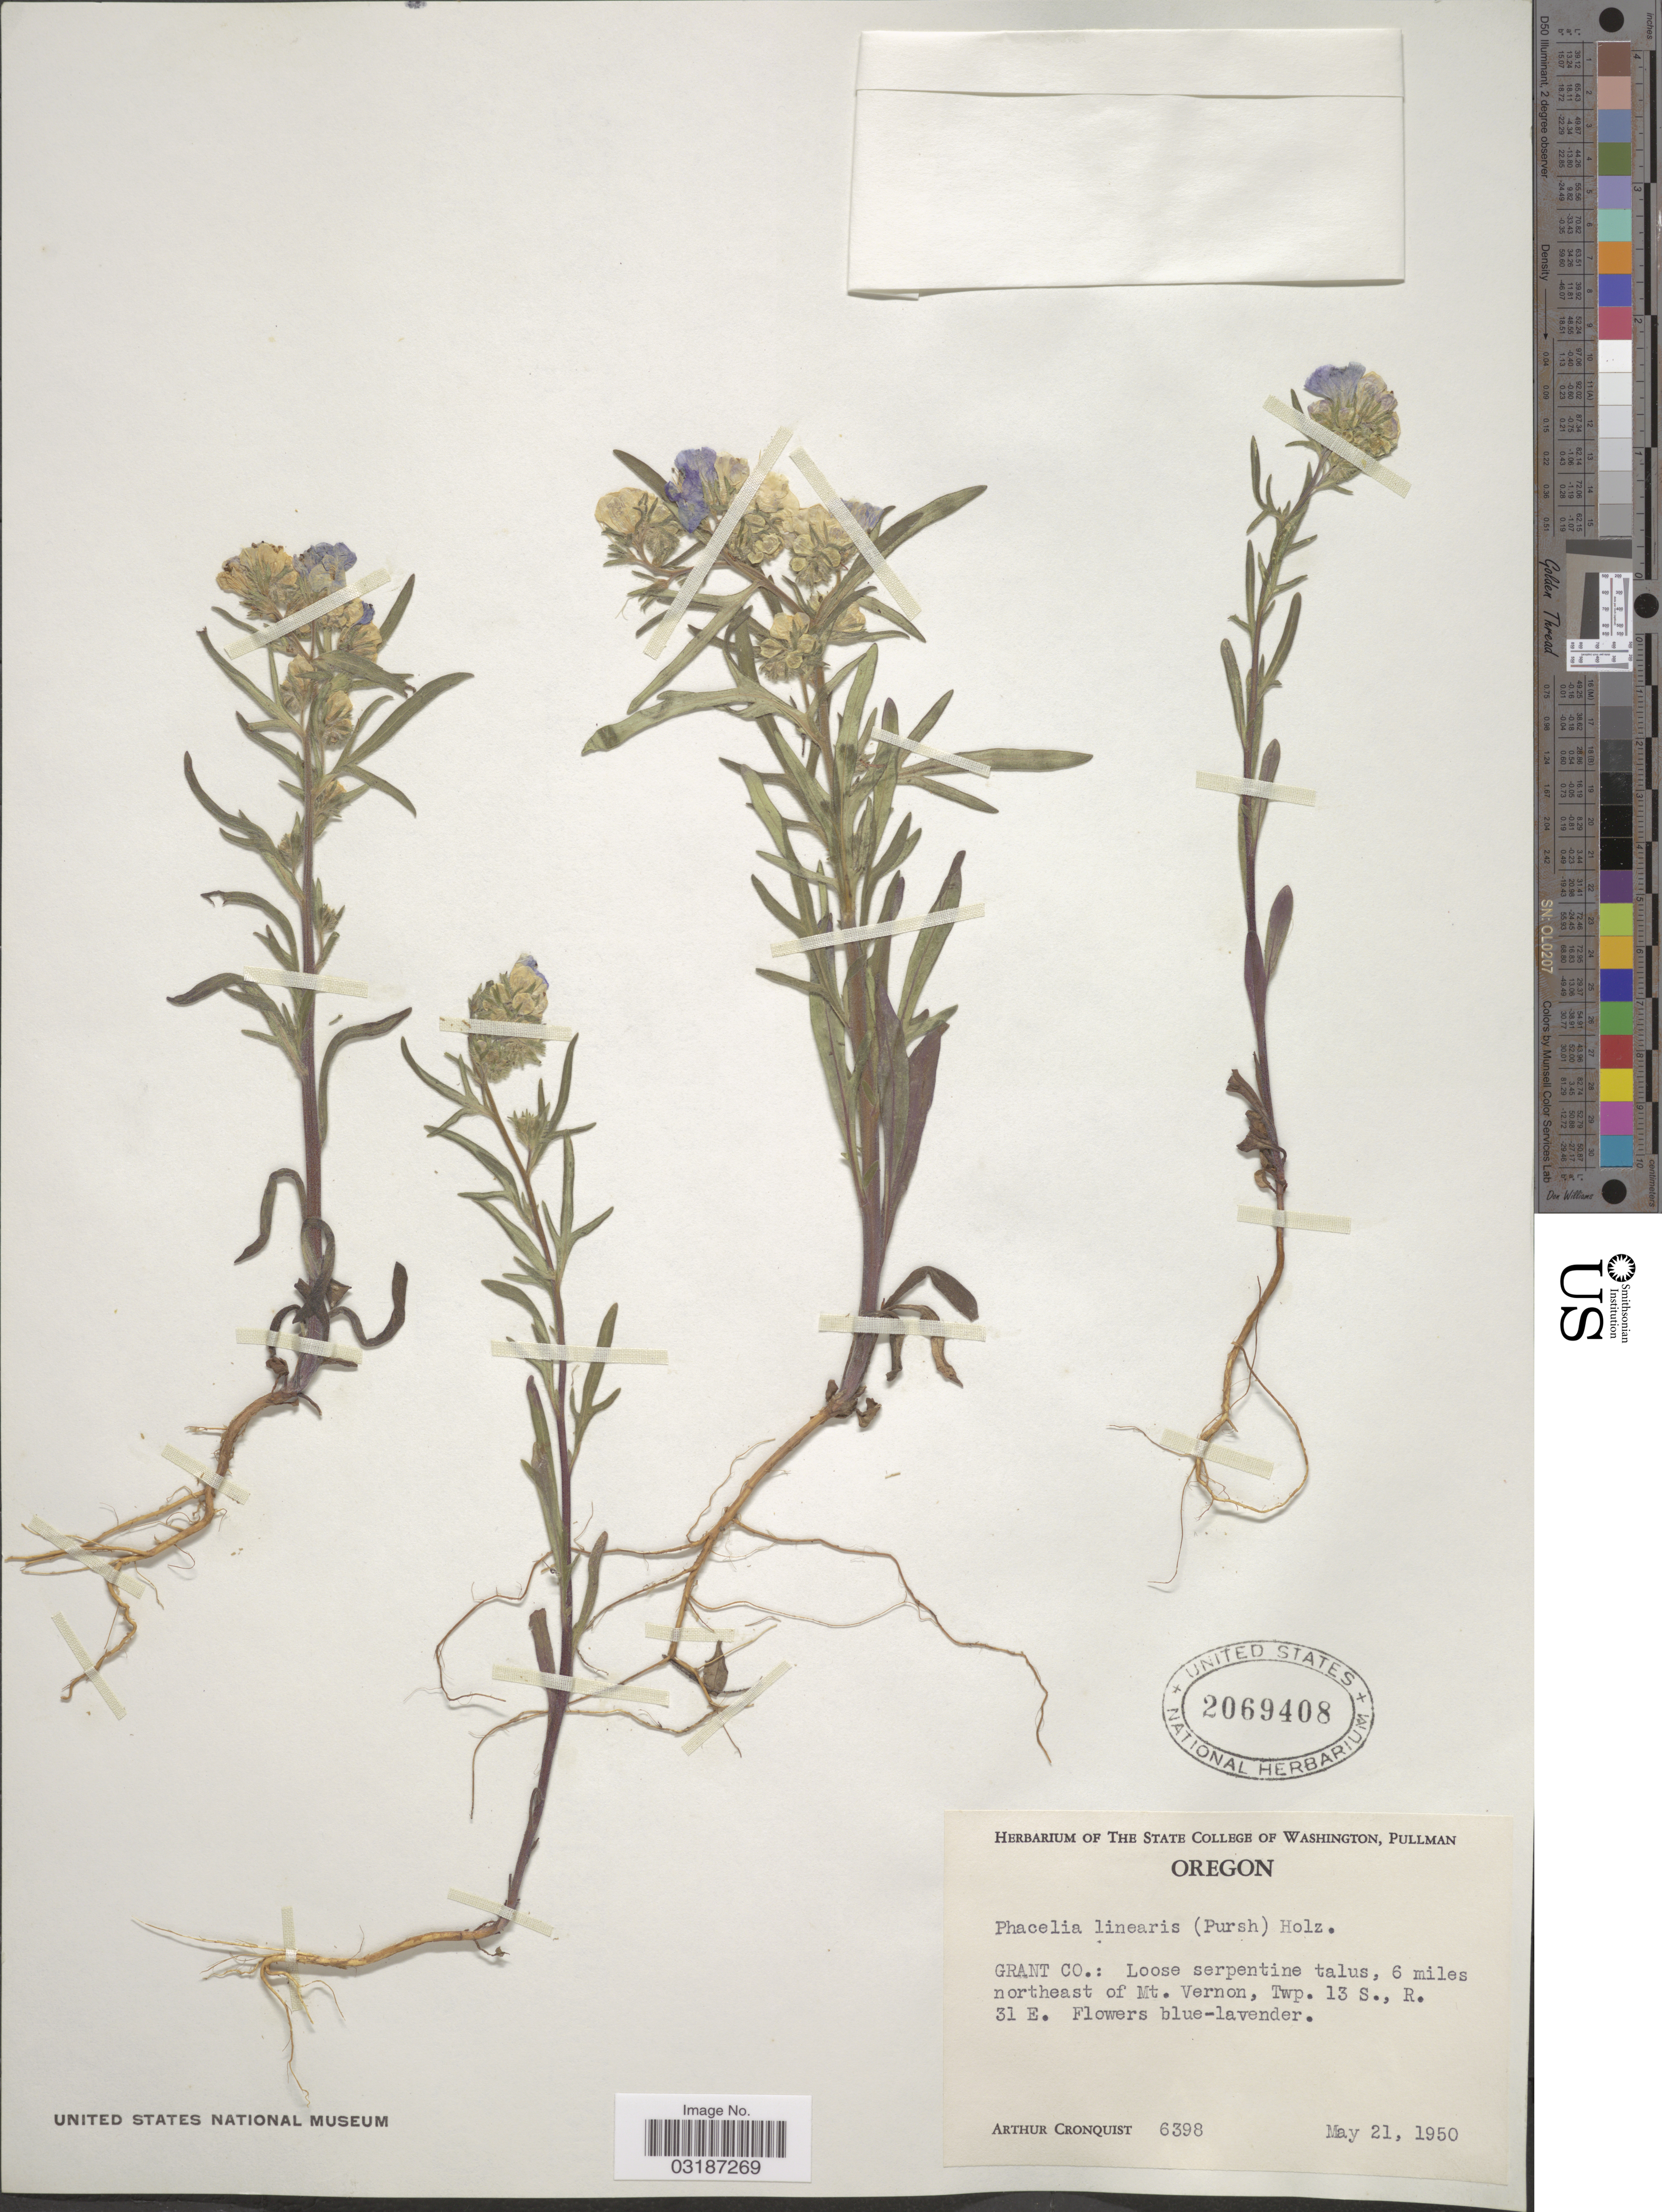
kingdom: Plantae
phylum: Tracheophyta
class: Magnoliopsida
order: Boraginales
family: Hydrophyllaceae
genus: Phacelia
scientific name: Phacelia linearis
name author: (Pursh) Holz.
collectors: A. J. Cronquist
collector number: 6398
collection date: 1950-05-21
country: United States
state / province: Oregon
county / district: Grant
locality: Grant Co.: 6 miles northeast of Mt. Vernon, Twp. 13 S., R. 31 E.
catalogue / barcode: US 2069408